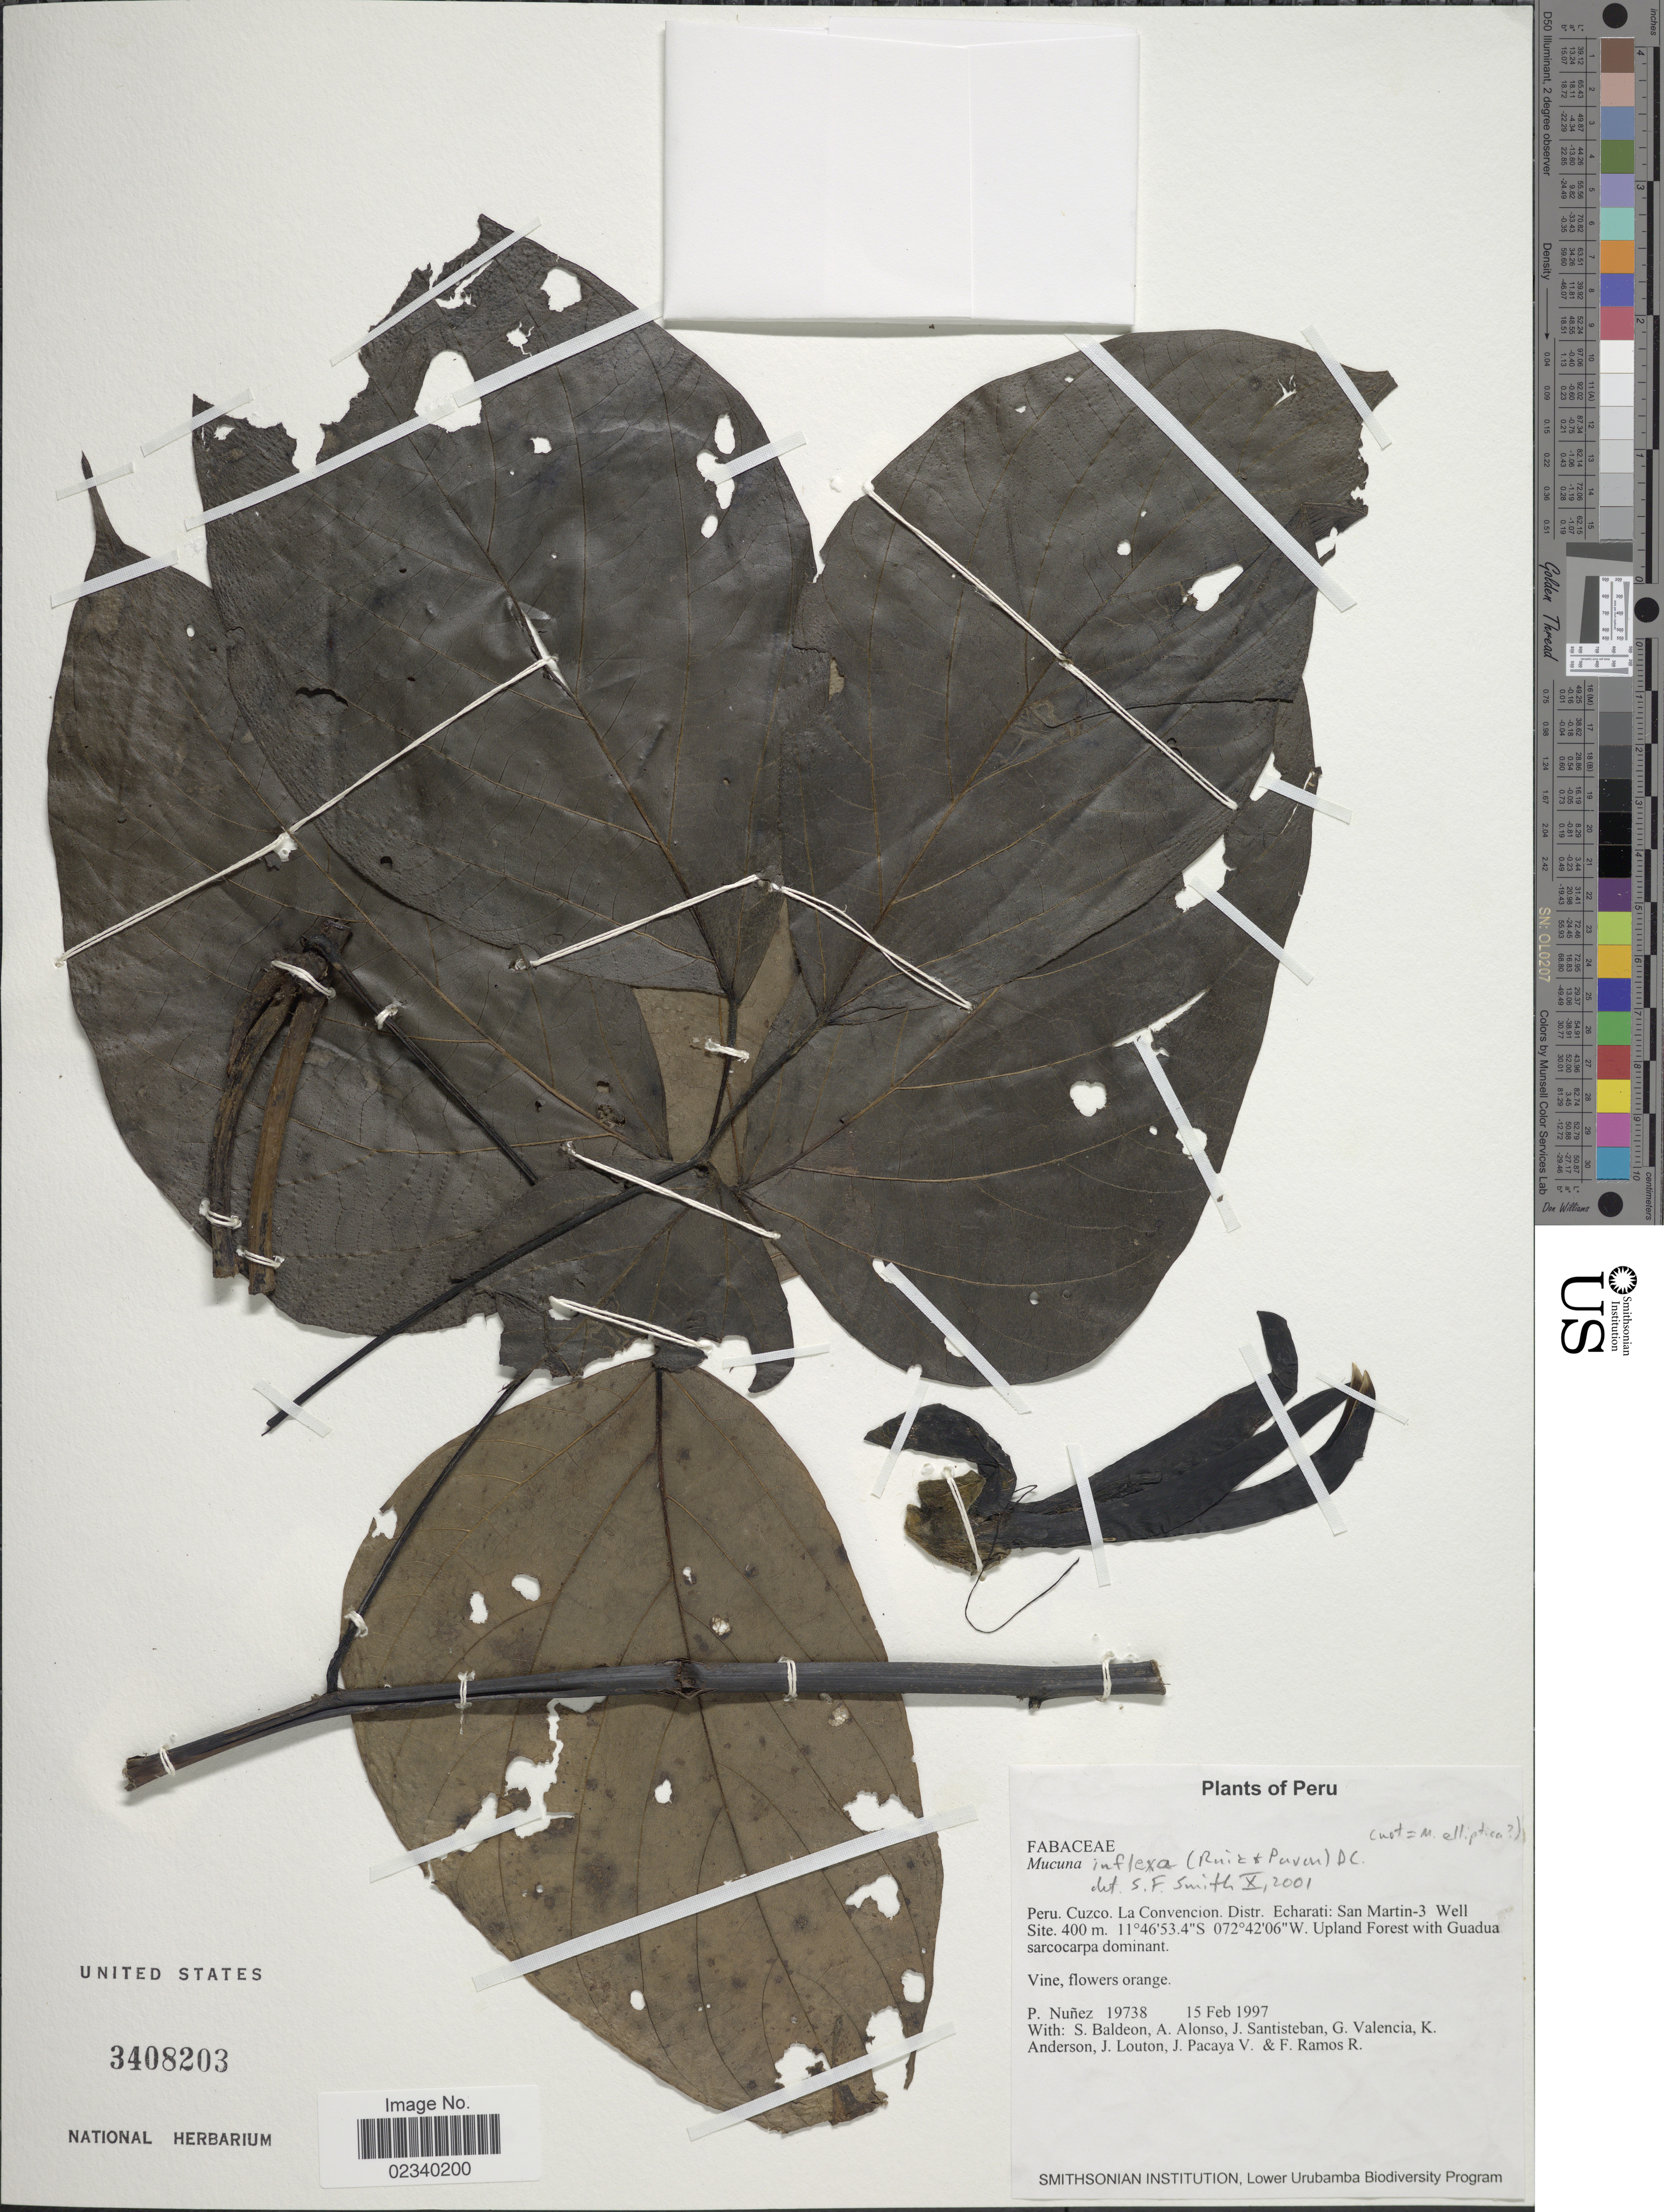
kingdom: Plantae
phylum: Tracheophyta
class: Magnoliopsida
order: Fabales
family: Fabaceae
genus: Mucuna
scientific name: Mucuna inflexa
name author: (Ruiz & Pav.) DC.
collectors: P. Nuñez V., S. Baldeon, A. Alonso, J. Santisteban & et al.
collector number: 19738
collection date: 1997-02-15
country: Peru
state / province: Cusco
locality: La Convencion. Distr. Echarati: San Martin-3 Well Site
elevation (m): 400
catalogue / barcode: US 3408203